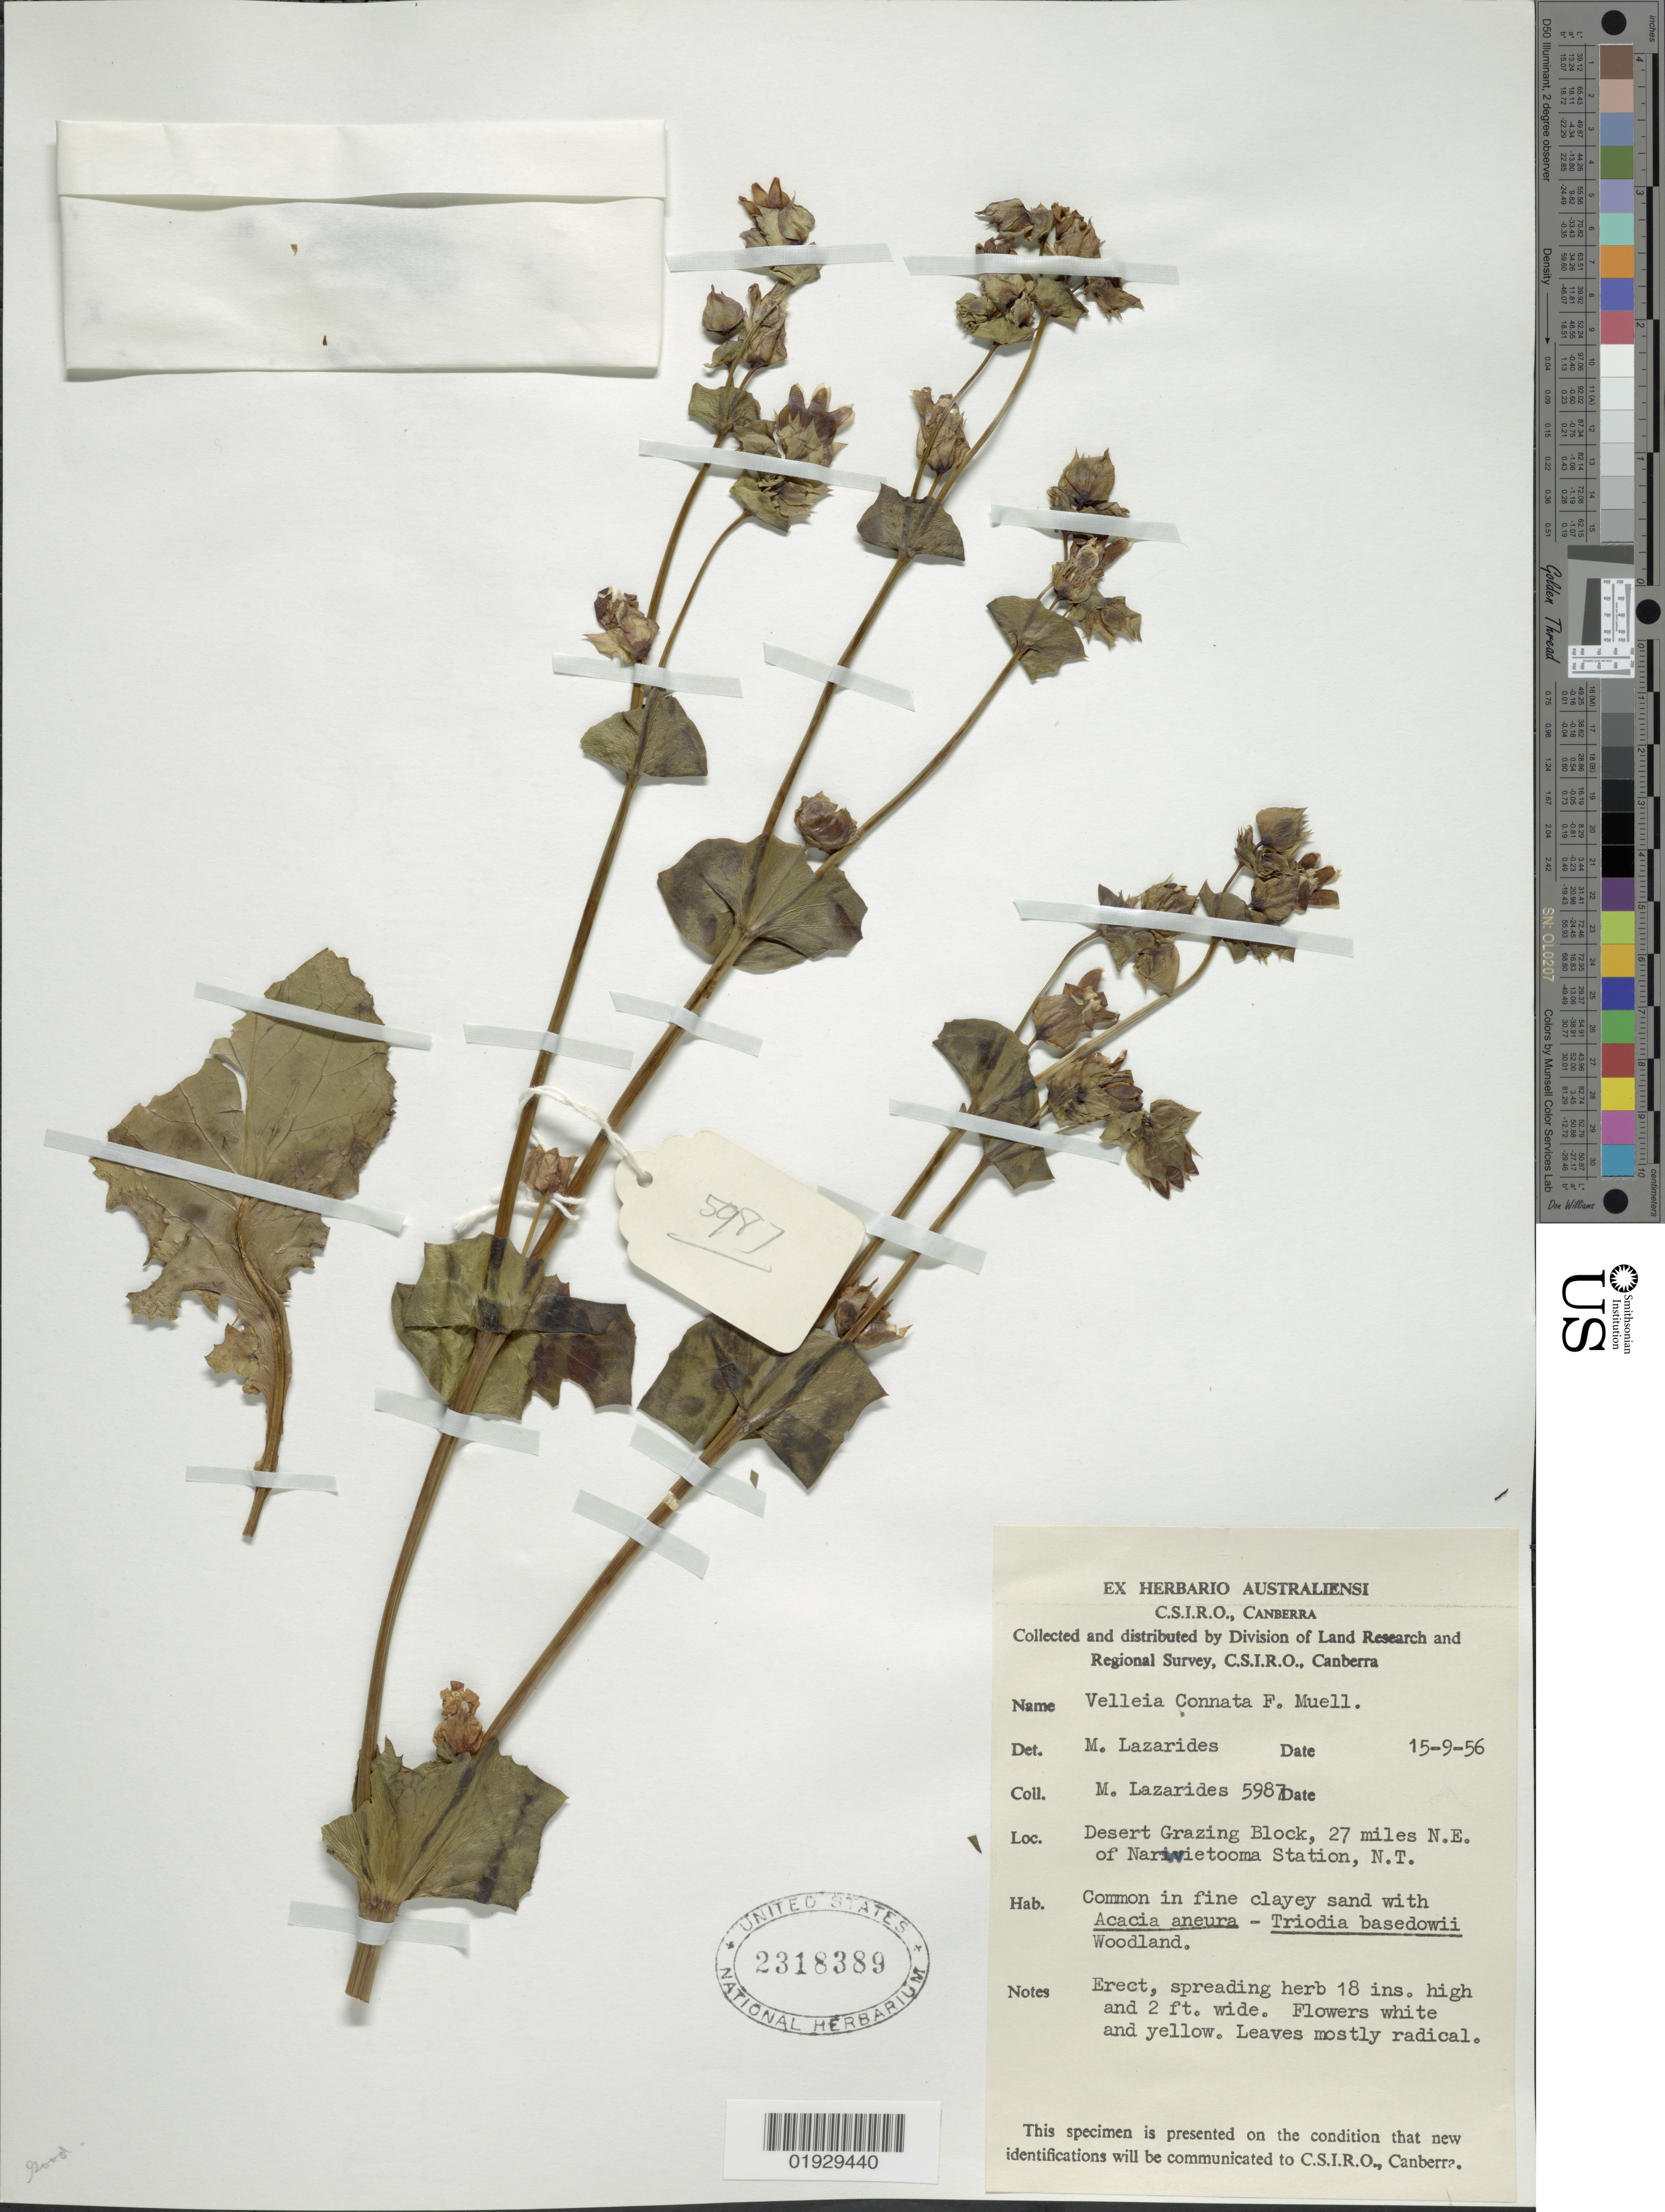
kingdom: Plantae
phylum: Tracheophyta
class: Magnoliopsida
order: Asterales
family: Goodeniaceae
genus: Velleia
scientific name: Velleia connata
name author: F. Muell.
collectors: M. Lazarides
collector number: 5987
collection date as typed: Transcribed d/m/y: 15/9/56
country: Australia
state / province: Northern Territory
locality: Desert Grazing Block, 27 miles N.E. of Narwietooma Station, N.T.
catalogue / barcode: US 2318389